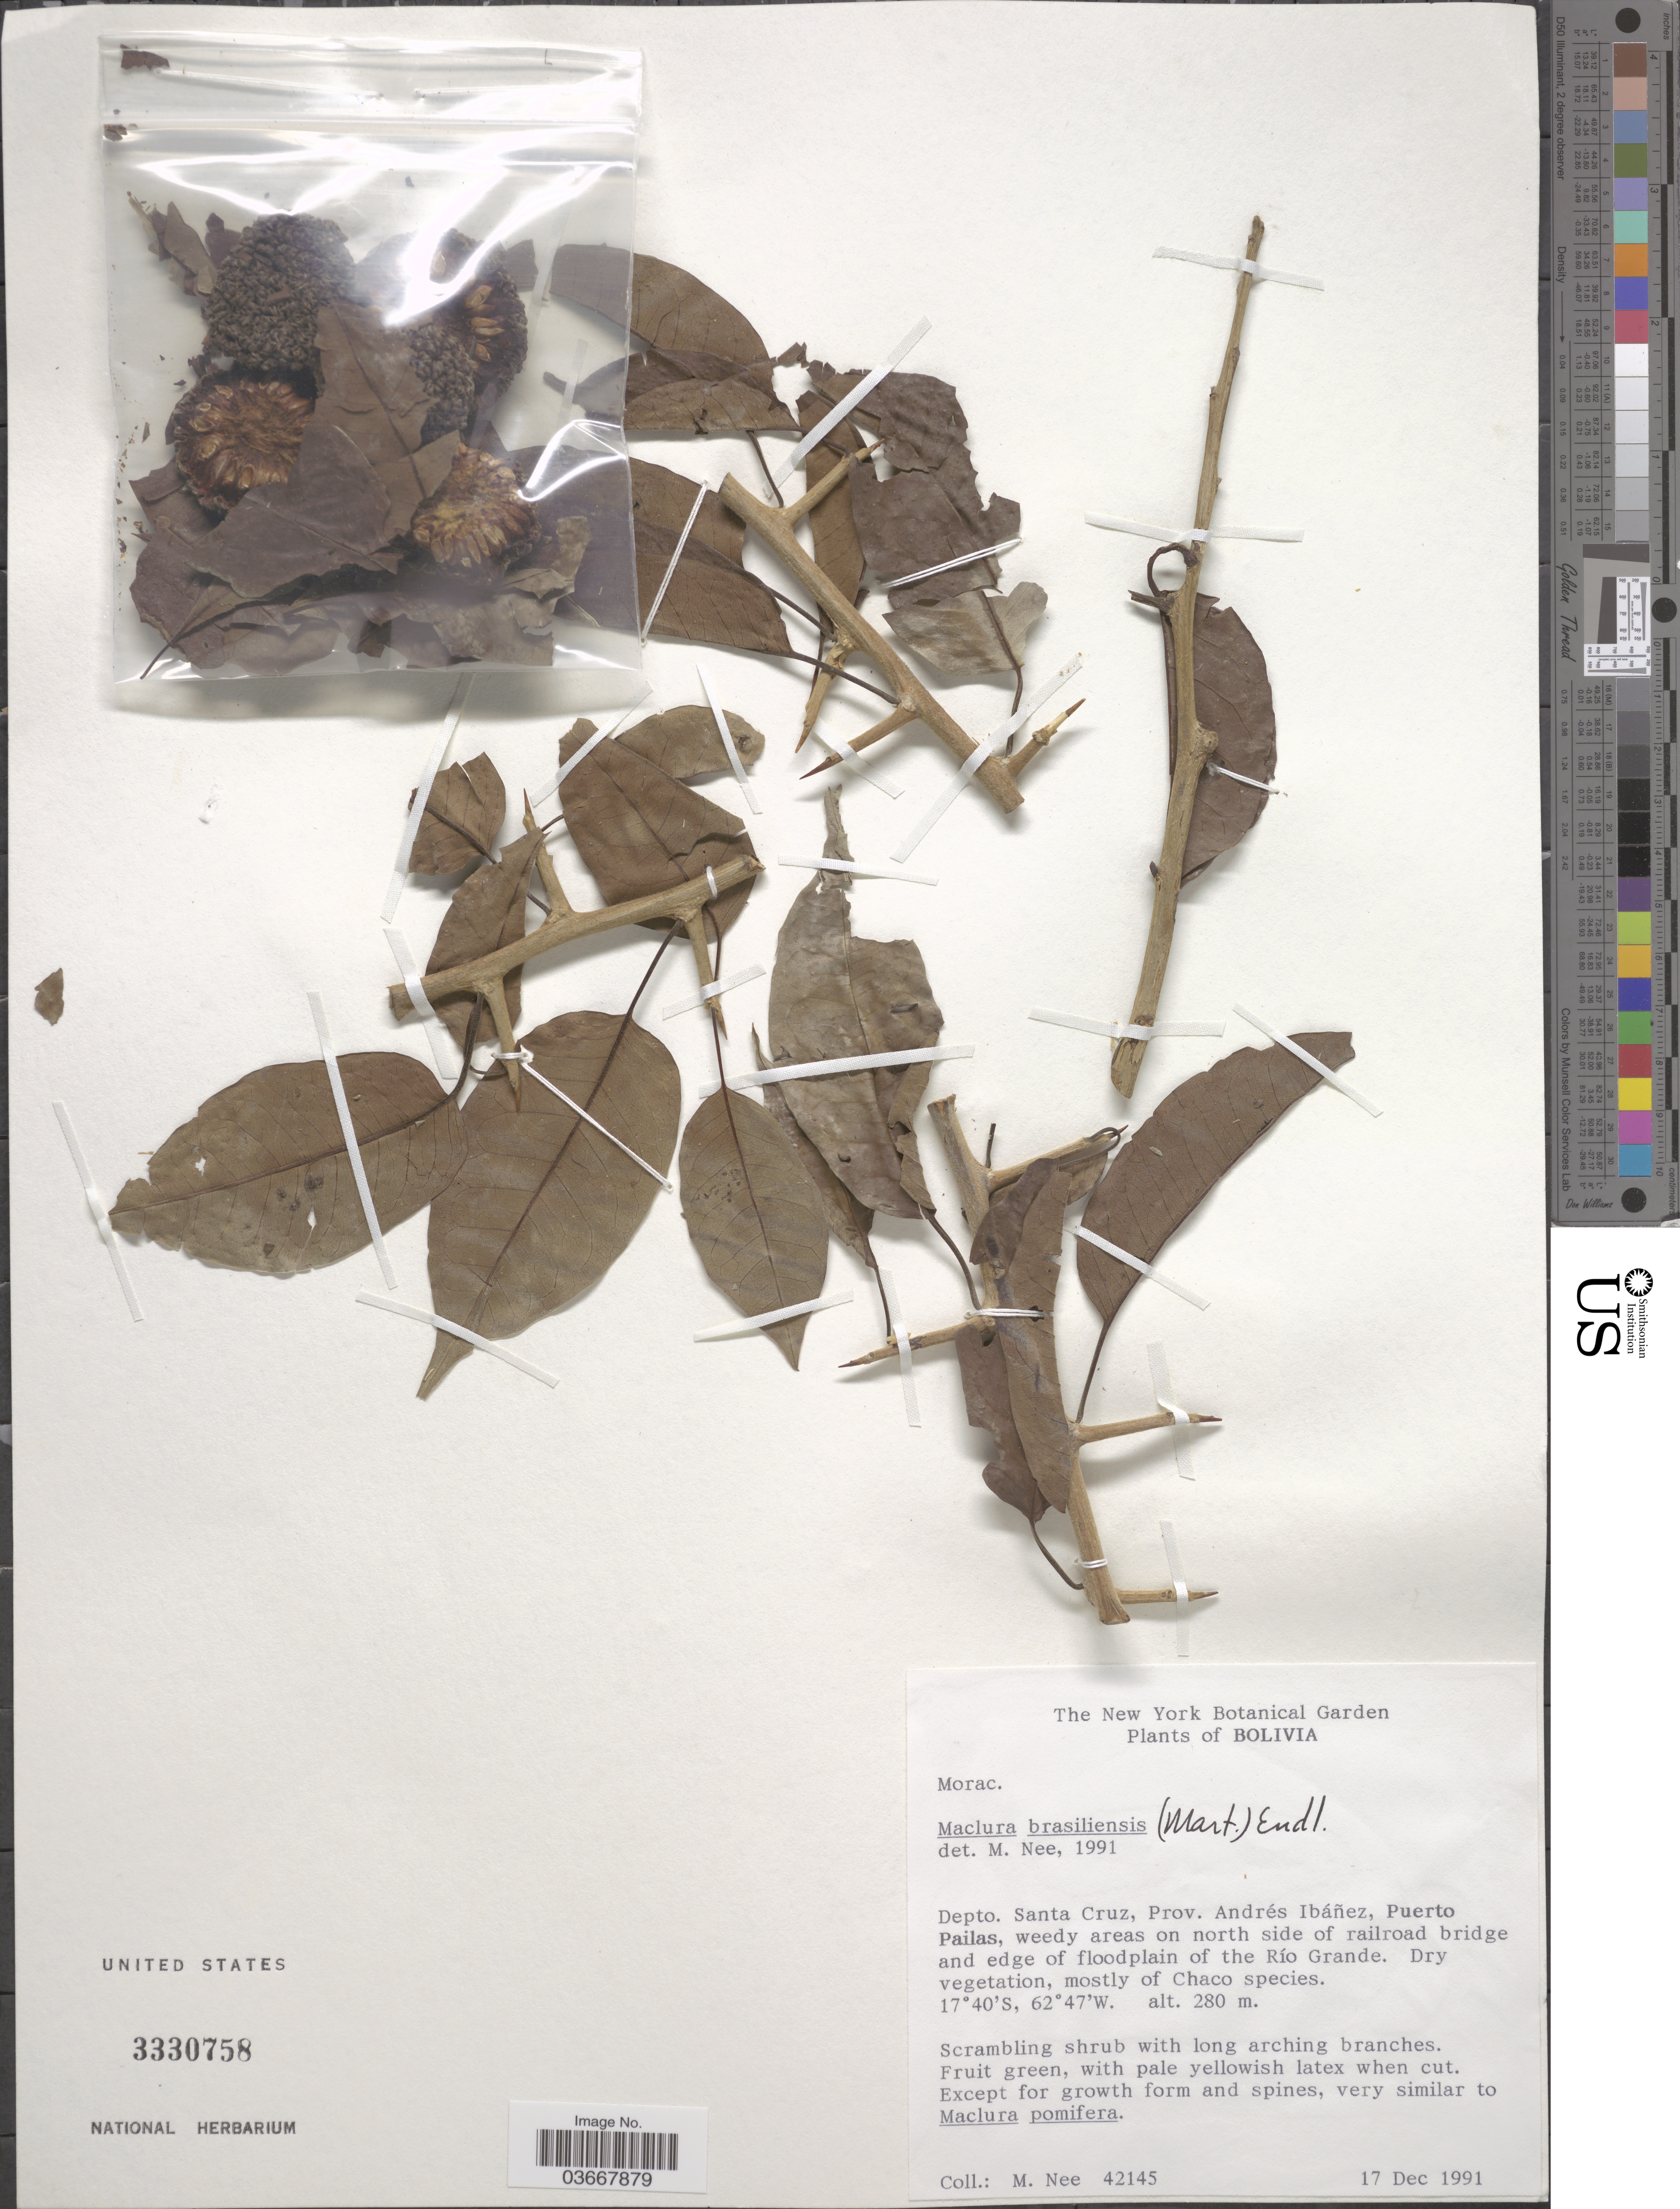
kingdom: Plantae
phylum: Tracheophyta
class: Magnoliopsida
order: Rosales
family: Moraceae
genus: Maclura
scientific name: Maclura brasiliensis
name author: Endl.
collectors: M. Nee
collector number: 42145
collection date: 1991-12-17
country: Bolivia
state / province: Santa Cruz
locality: Depto. Santa Cruz, Prov. Andrés Ibáñez, Puerto Pailas, weedy areas on north side of railroad bridge and edge of floodplain of the Río Grande.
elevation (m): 280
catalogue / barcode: US 3330758